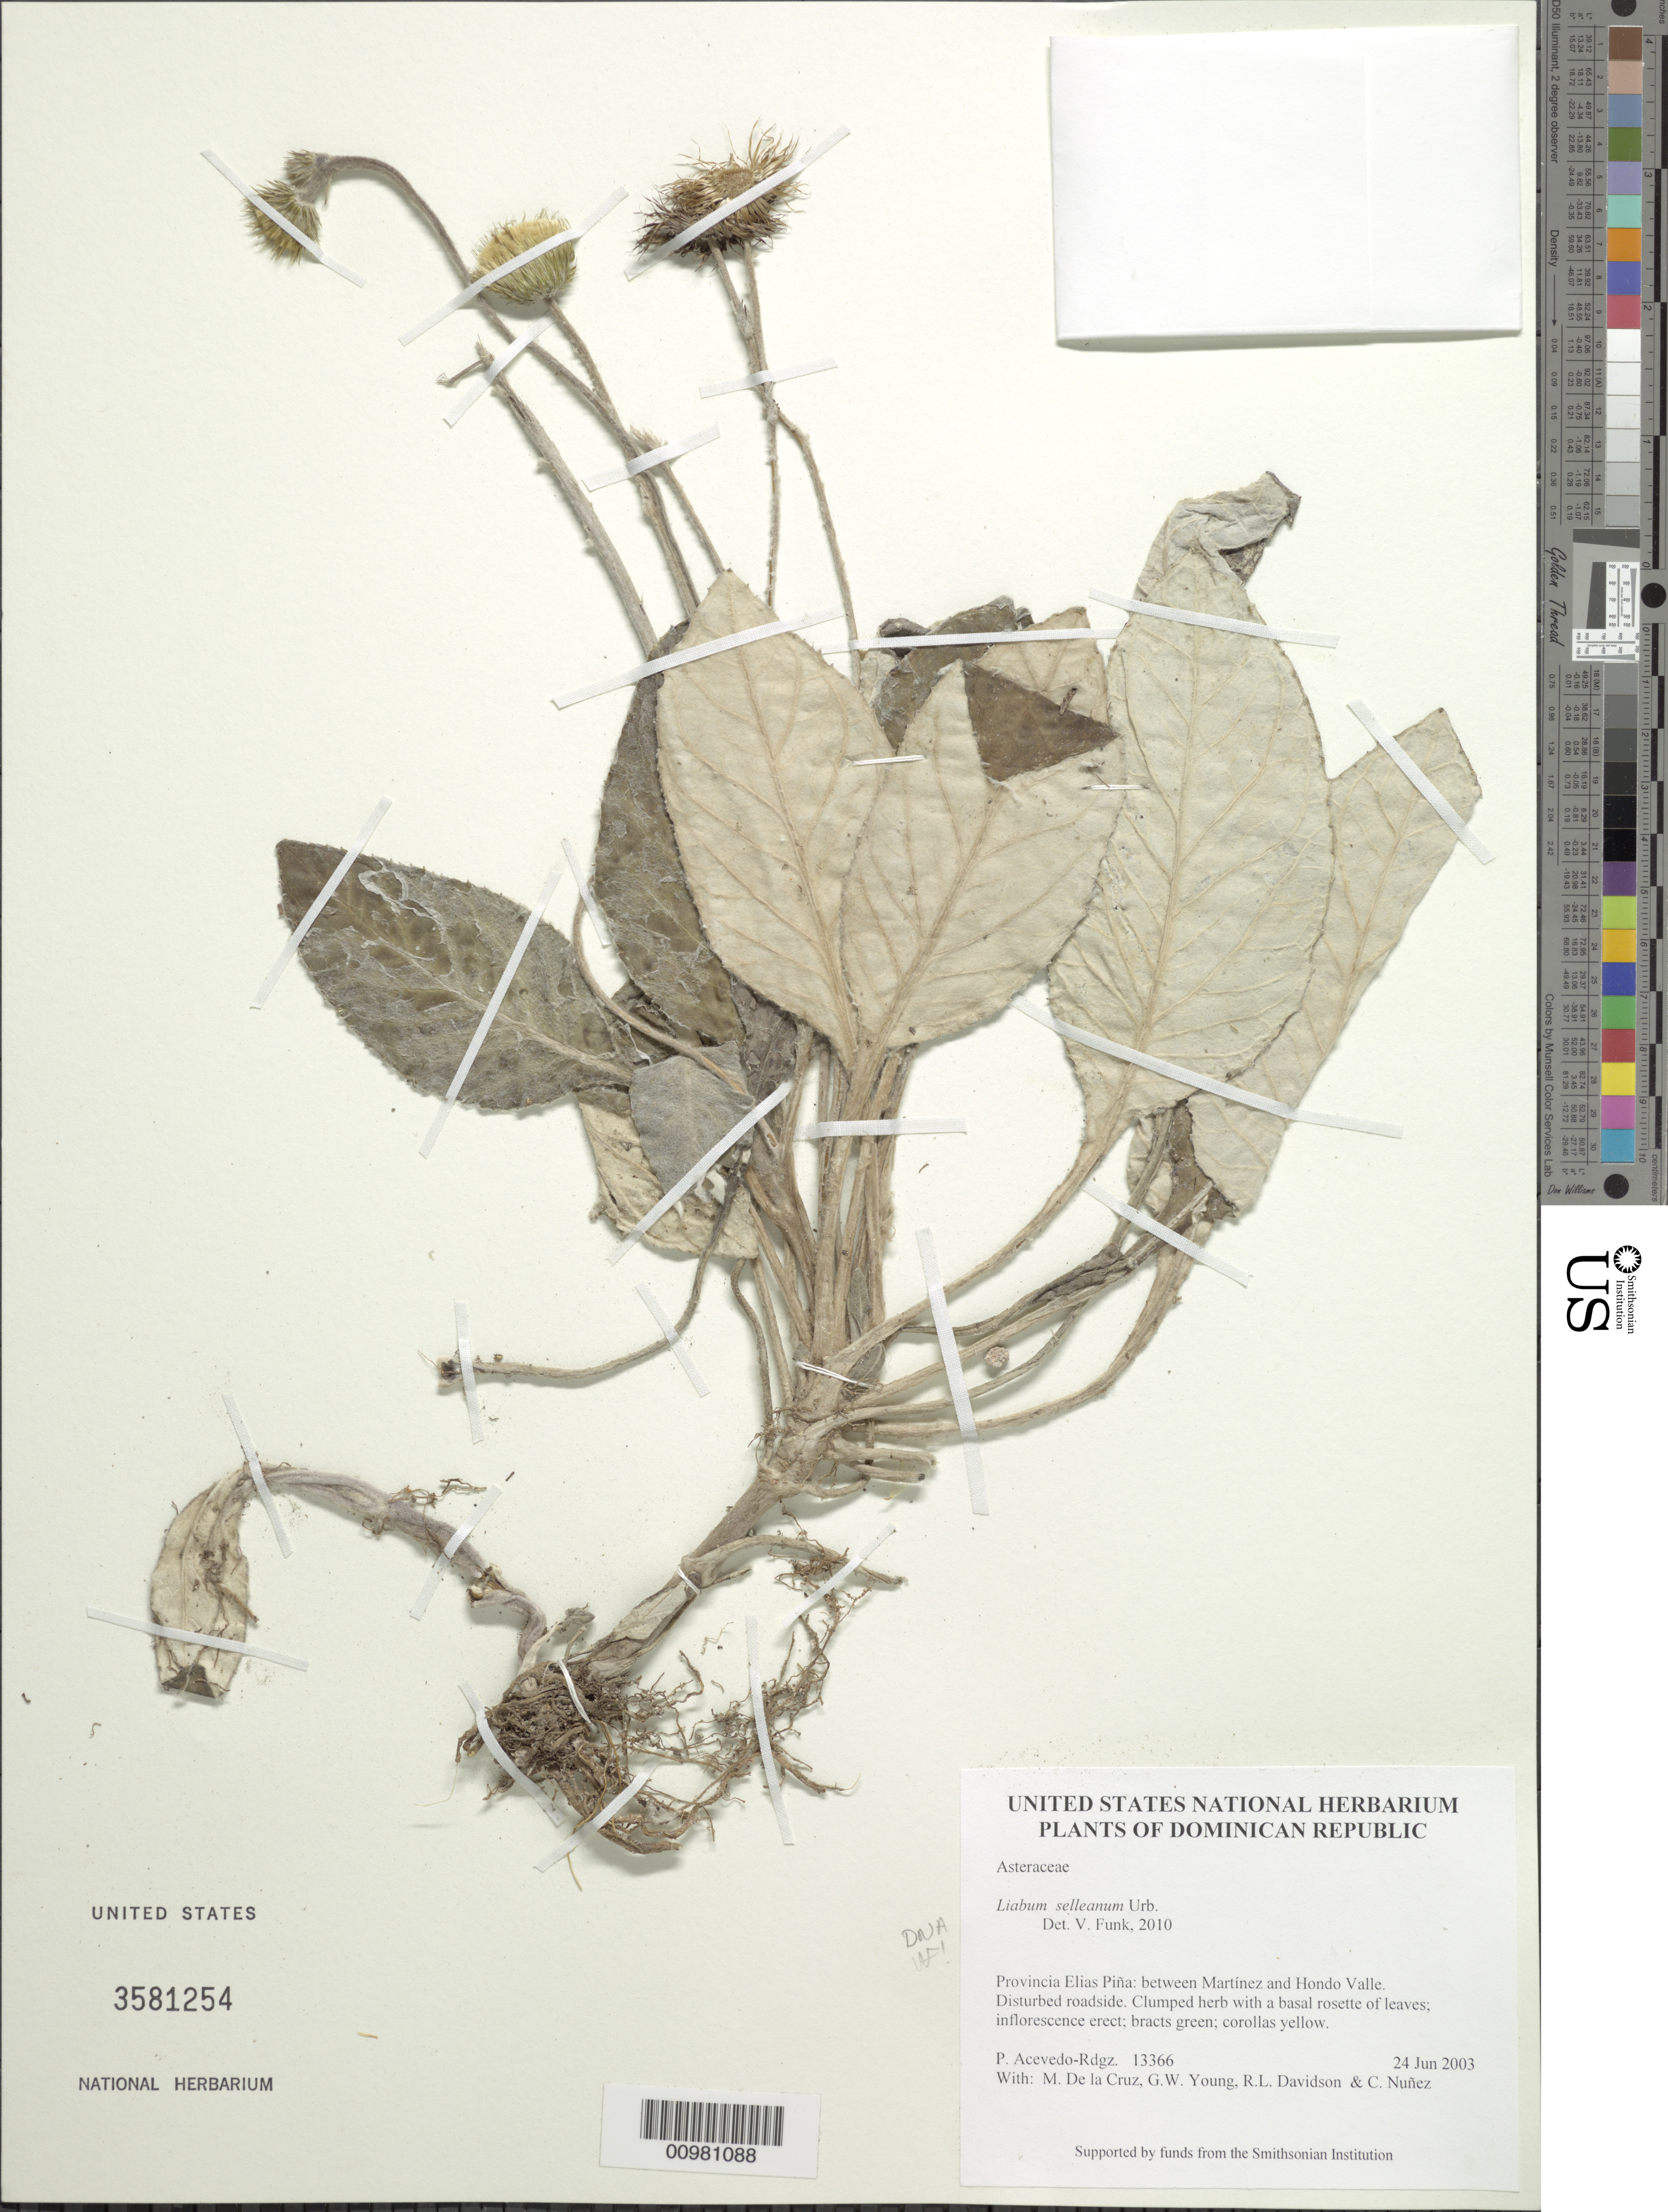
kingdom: Plantae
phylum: Tracheophyta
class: Magnoliopsida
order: Asterales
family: Asteraceae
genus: Liabum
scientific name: Liabum selleanum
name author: Urb.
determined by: Funk, Vicki A., (BOT), Smithsonian Institution - National Museum of Natural History (UNITED STATES)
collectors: P. Acevedo-Rodr., M. de la Cruz, J. Rawlins, G. Young, R. Davidson & C. Nunez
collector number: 13366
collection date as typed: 24 Jun 2003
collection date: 2003-06-24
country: Dominican Republic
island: Hispaniola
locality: Provincia Elias Piña: between Martínez and Hondo Valle.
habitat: Disturbed roadside.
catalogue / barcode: US 3581254